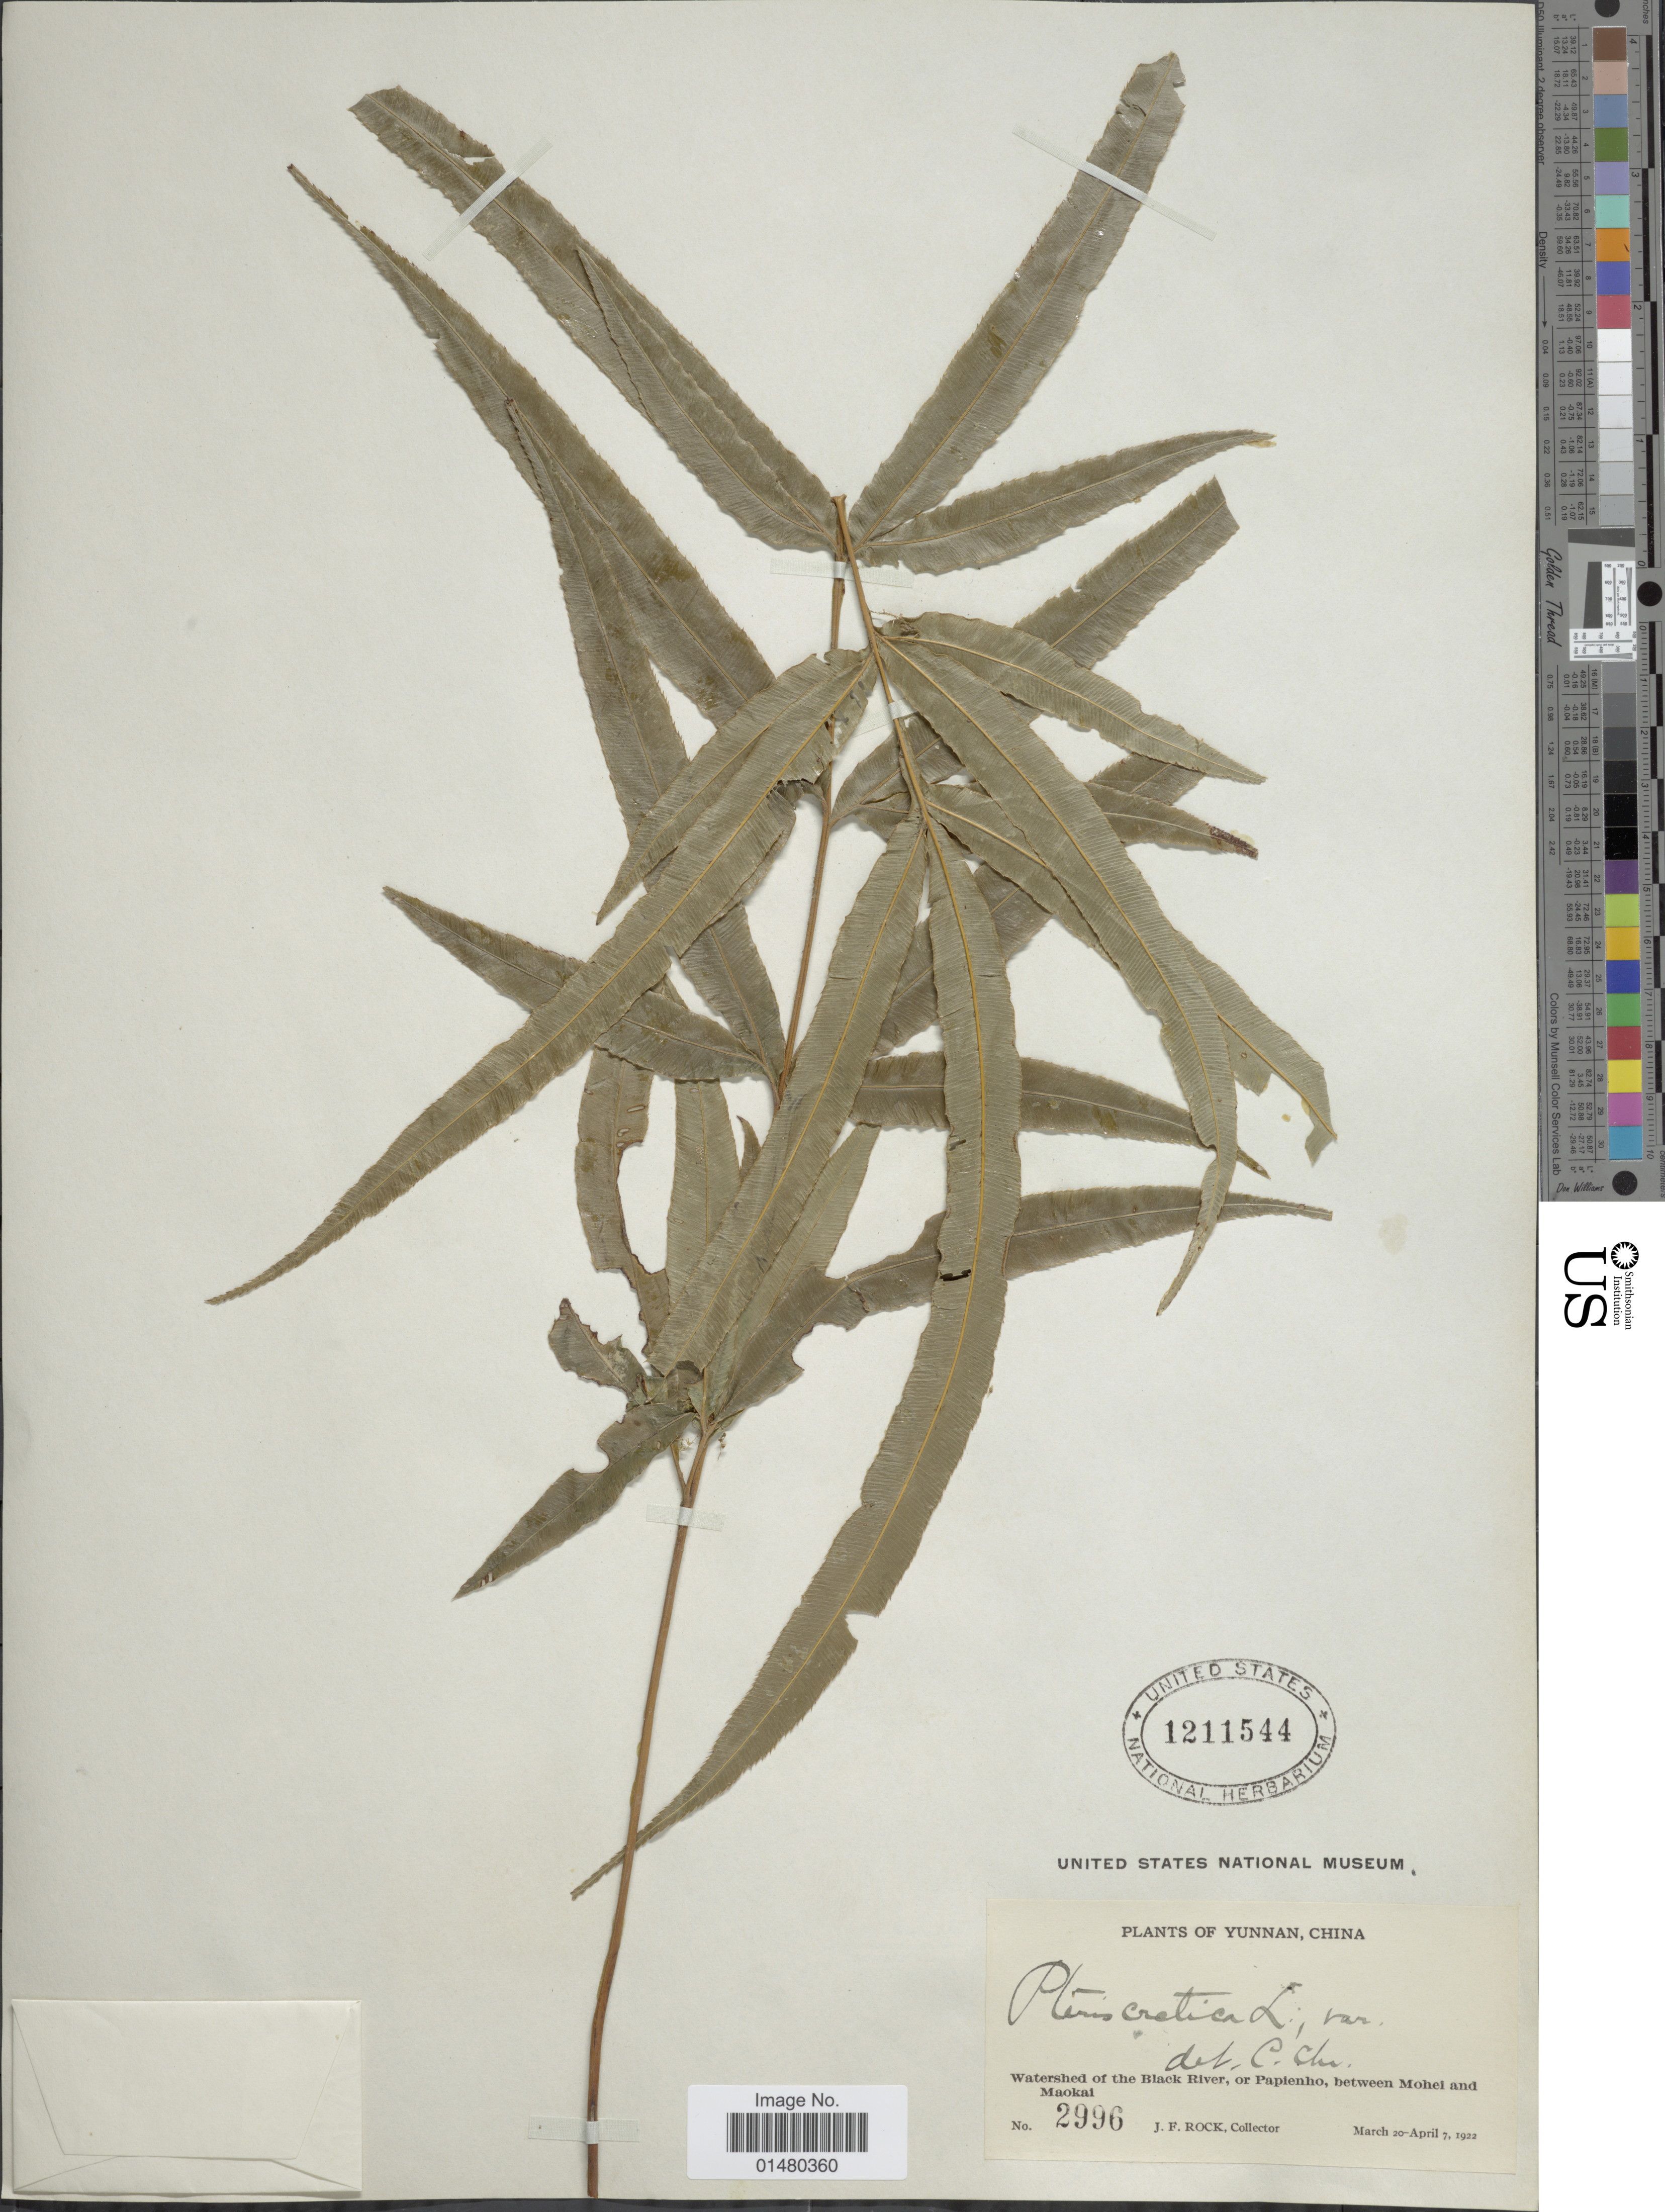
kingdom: Plantae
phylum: Tracheophyta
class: Polypodiopsida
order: Polypodiales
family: Pteridaceae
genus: Pteris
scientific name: Pteris cretica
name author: L.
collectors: J. Rock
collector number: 2996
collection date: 1922-03-20/1922-04-07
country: China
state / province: Yunnan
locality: Watershed of the Black River, or Papienho, between Mohei and Maokai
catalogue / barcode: US 1211544